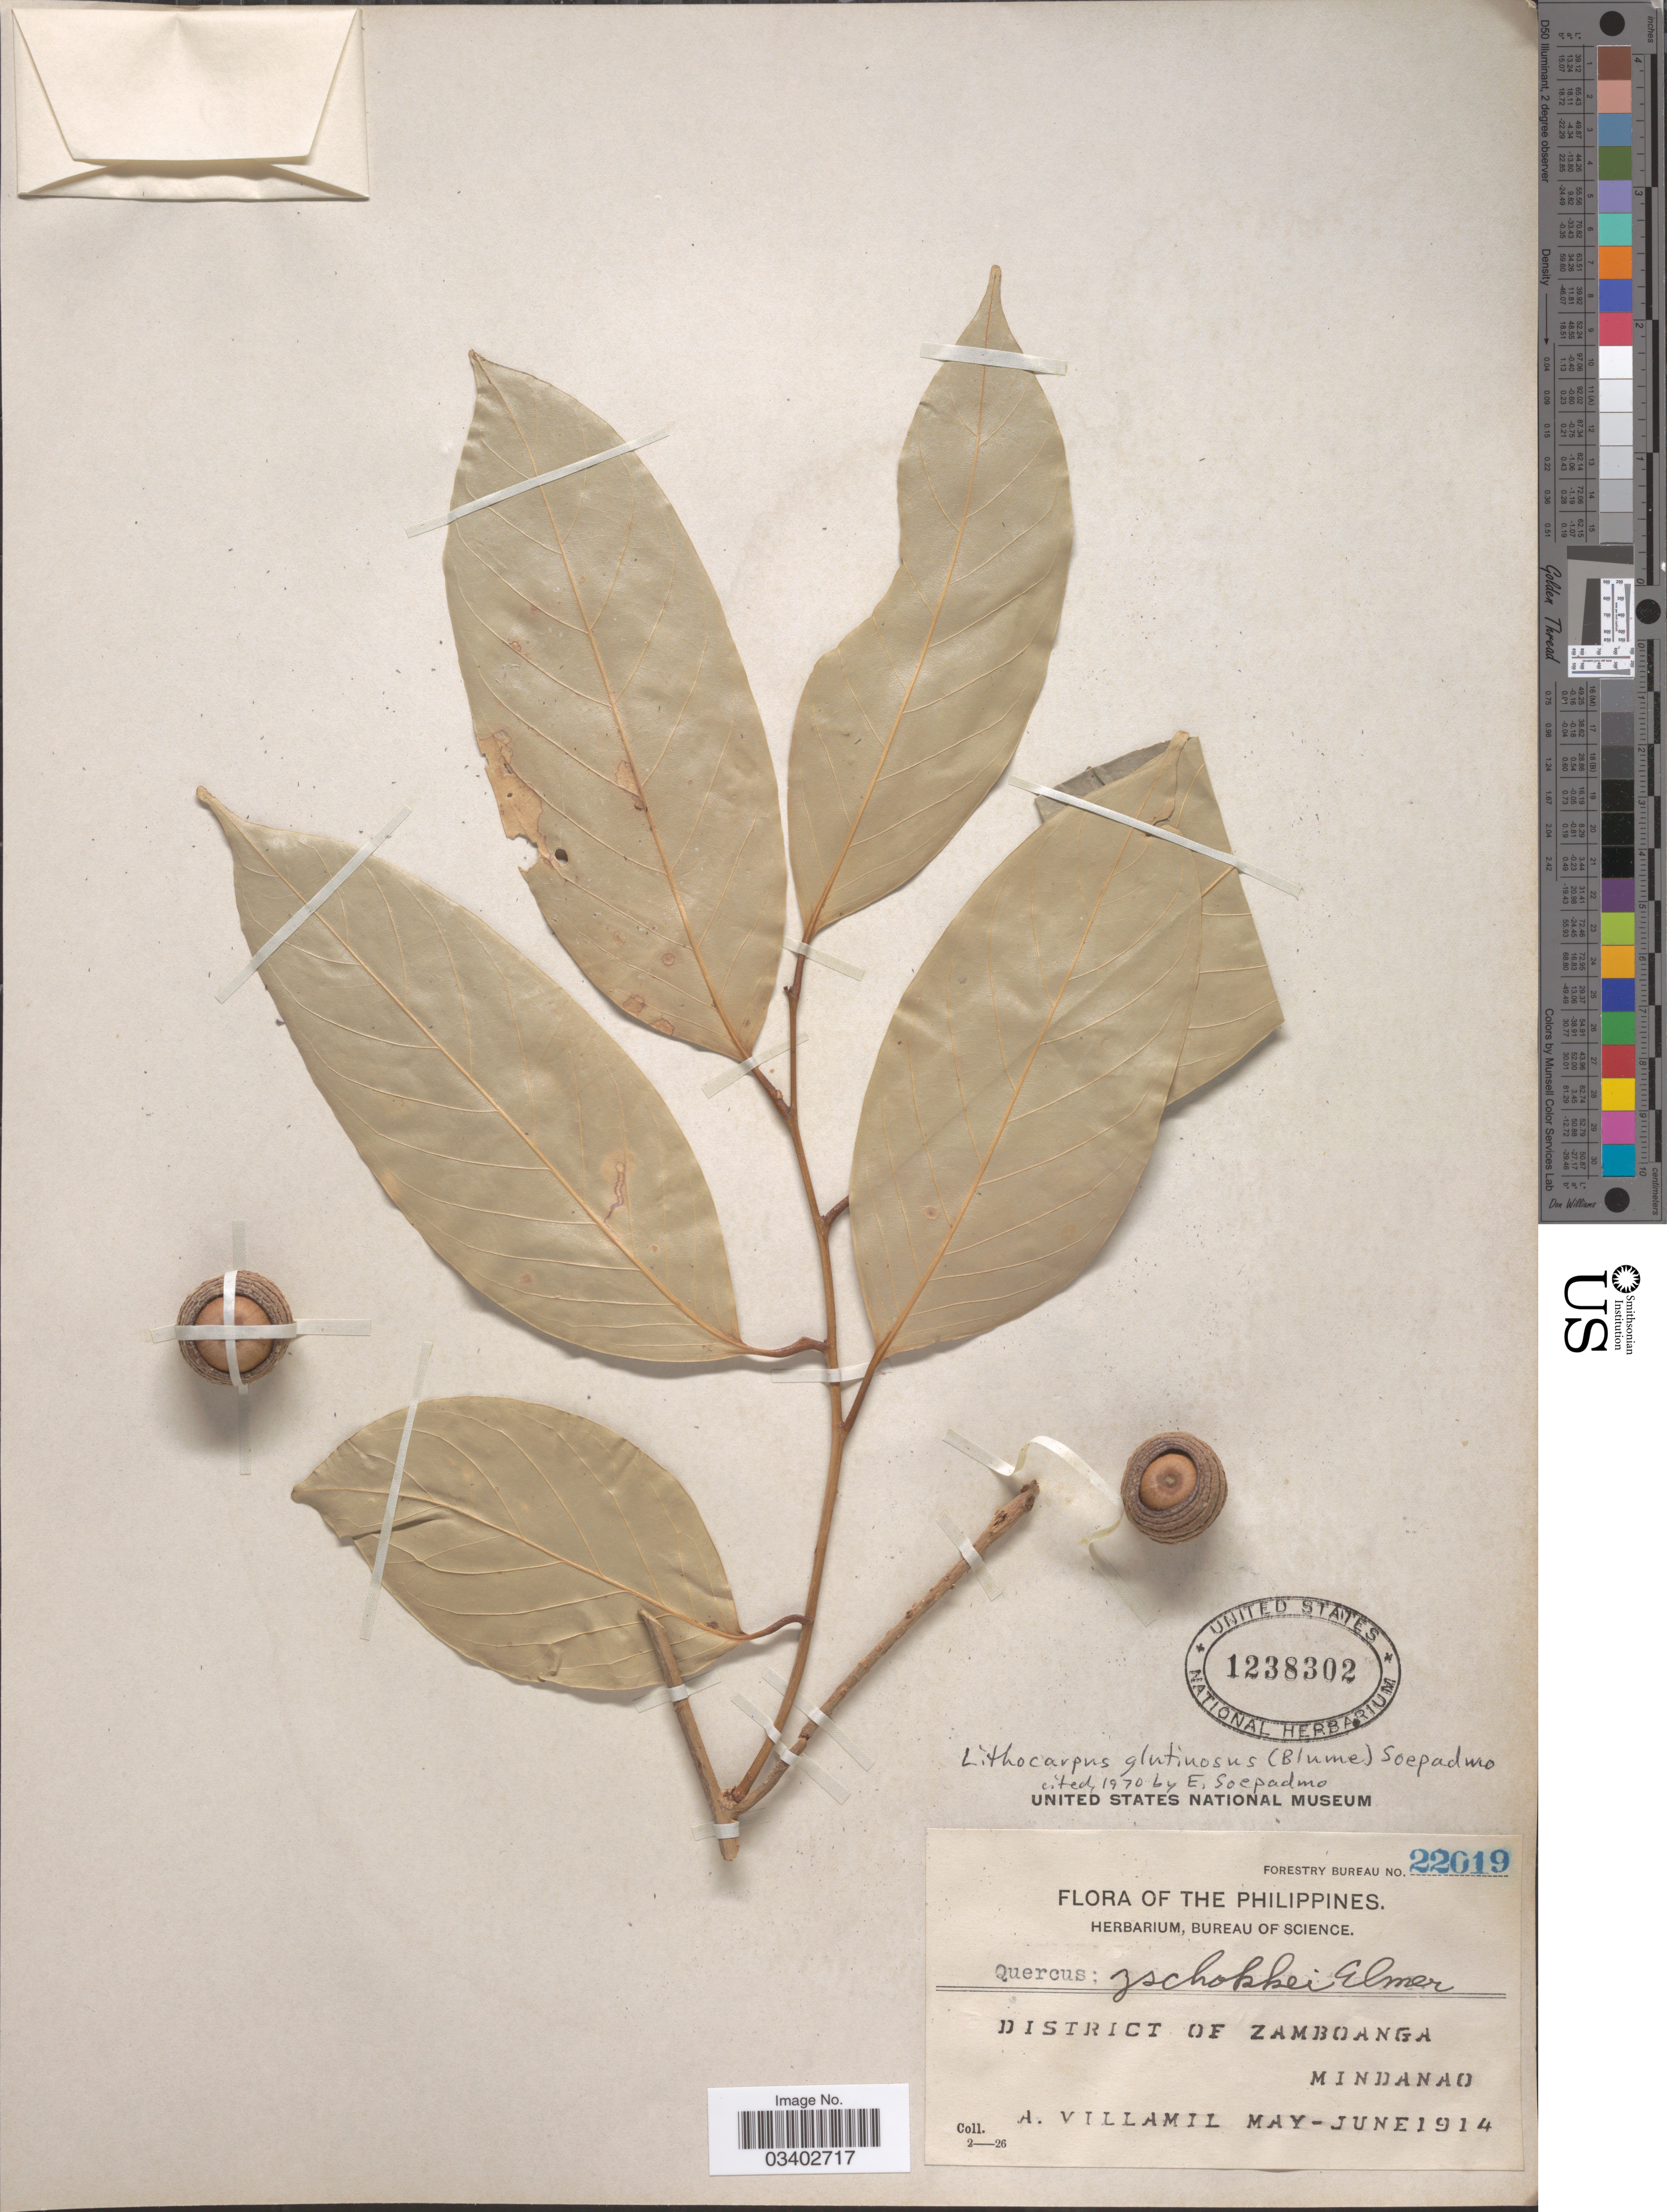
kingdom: Plantae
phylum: Tracheophyta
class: Magnoliopsida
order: Fagales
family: Fagaceae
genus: Lithocarpus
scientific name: Lithocarpus copelandii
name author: (Elmer) Rehder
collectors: A. Villamil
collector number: Forestry Bureau 22019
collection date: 1914-05/1914-06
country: Philippines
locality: District of Zamboanga. Mindanao.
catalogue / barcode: US 1238302